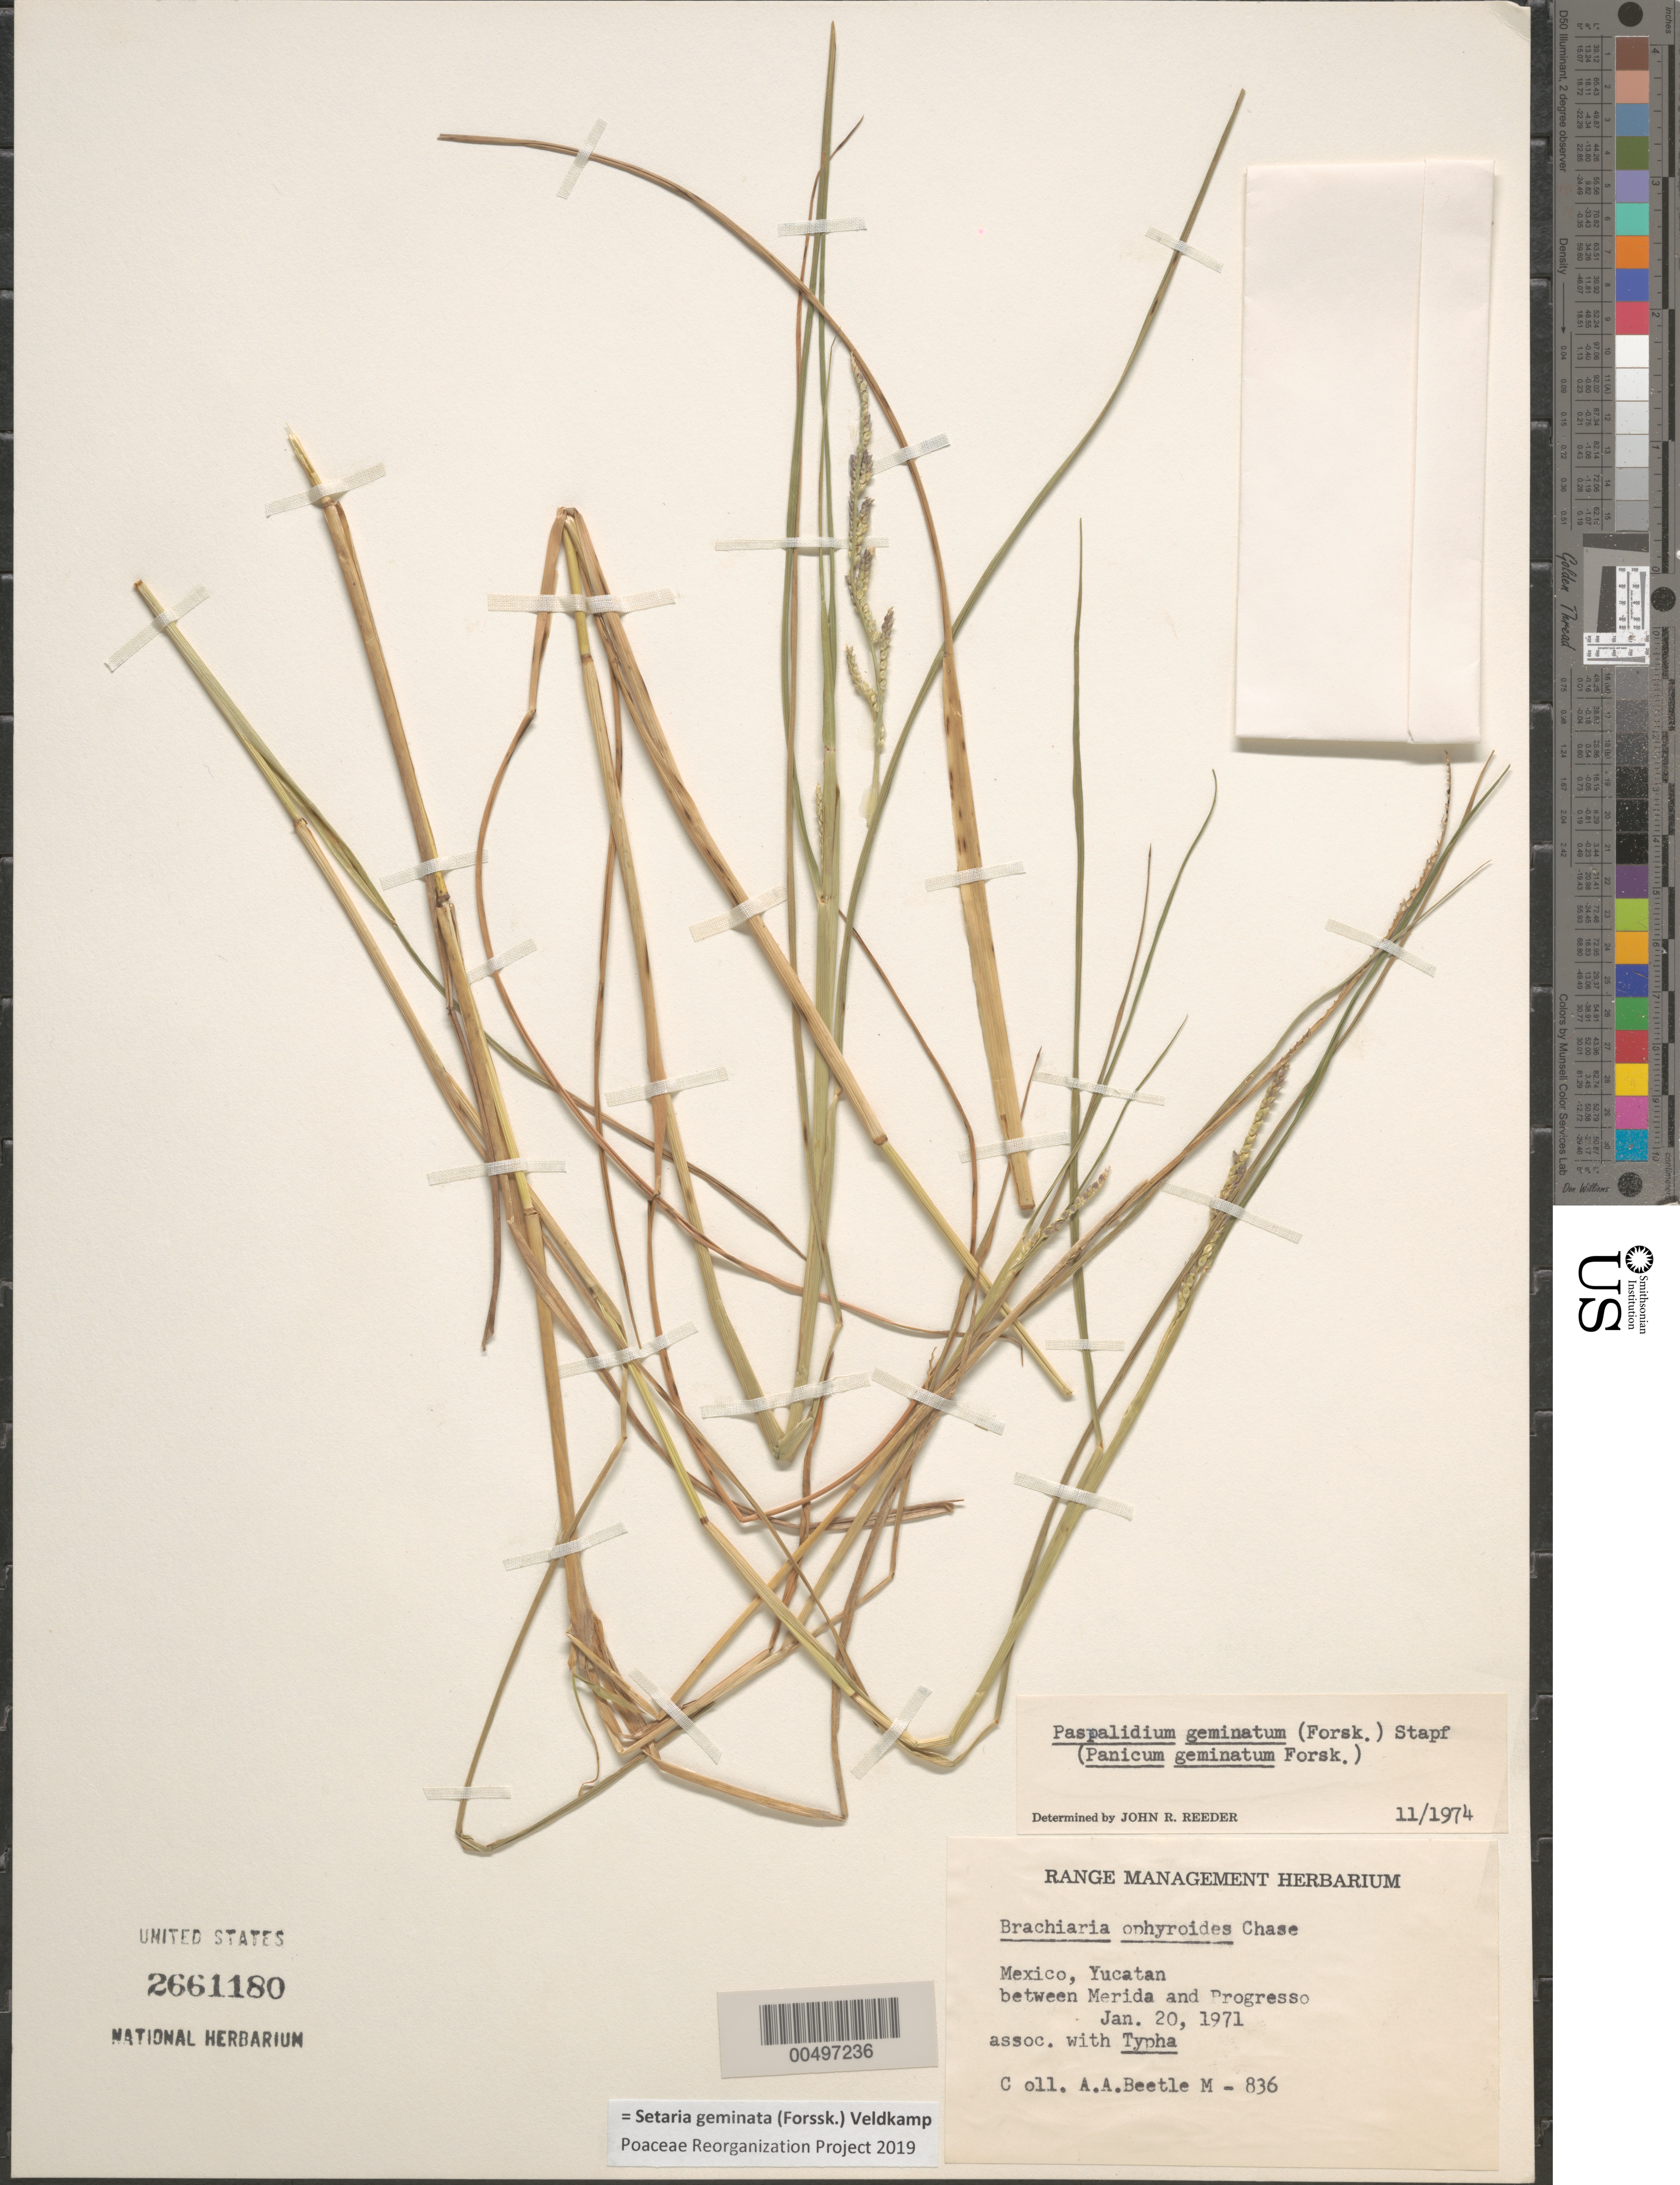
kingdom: Plantae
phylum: Tracheophyta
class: Liliopsida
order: Poales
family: Poaceae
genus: Setaria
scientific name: Setaria geminata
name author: (Forssk.) Veldkamp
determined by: Poaceae Reorganization Project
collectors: A. A. Beetle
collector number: M-836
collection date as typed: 20 Jan 1971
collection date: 1971-01-20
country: Mexico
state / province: Yucatan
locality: Between Merida & Progresso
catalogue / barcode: US 2661180